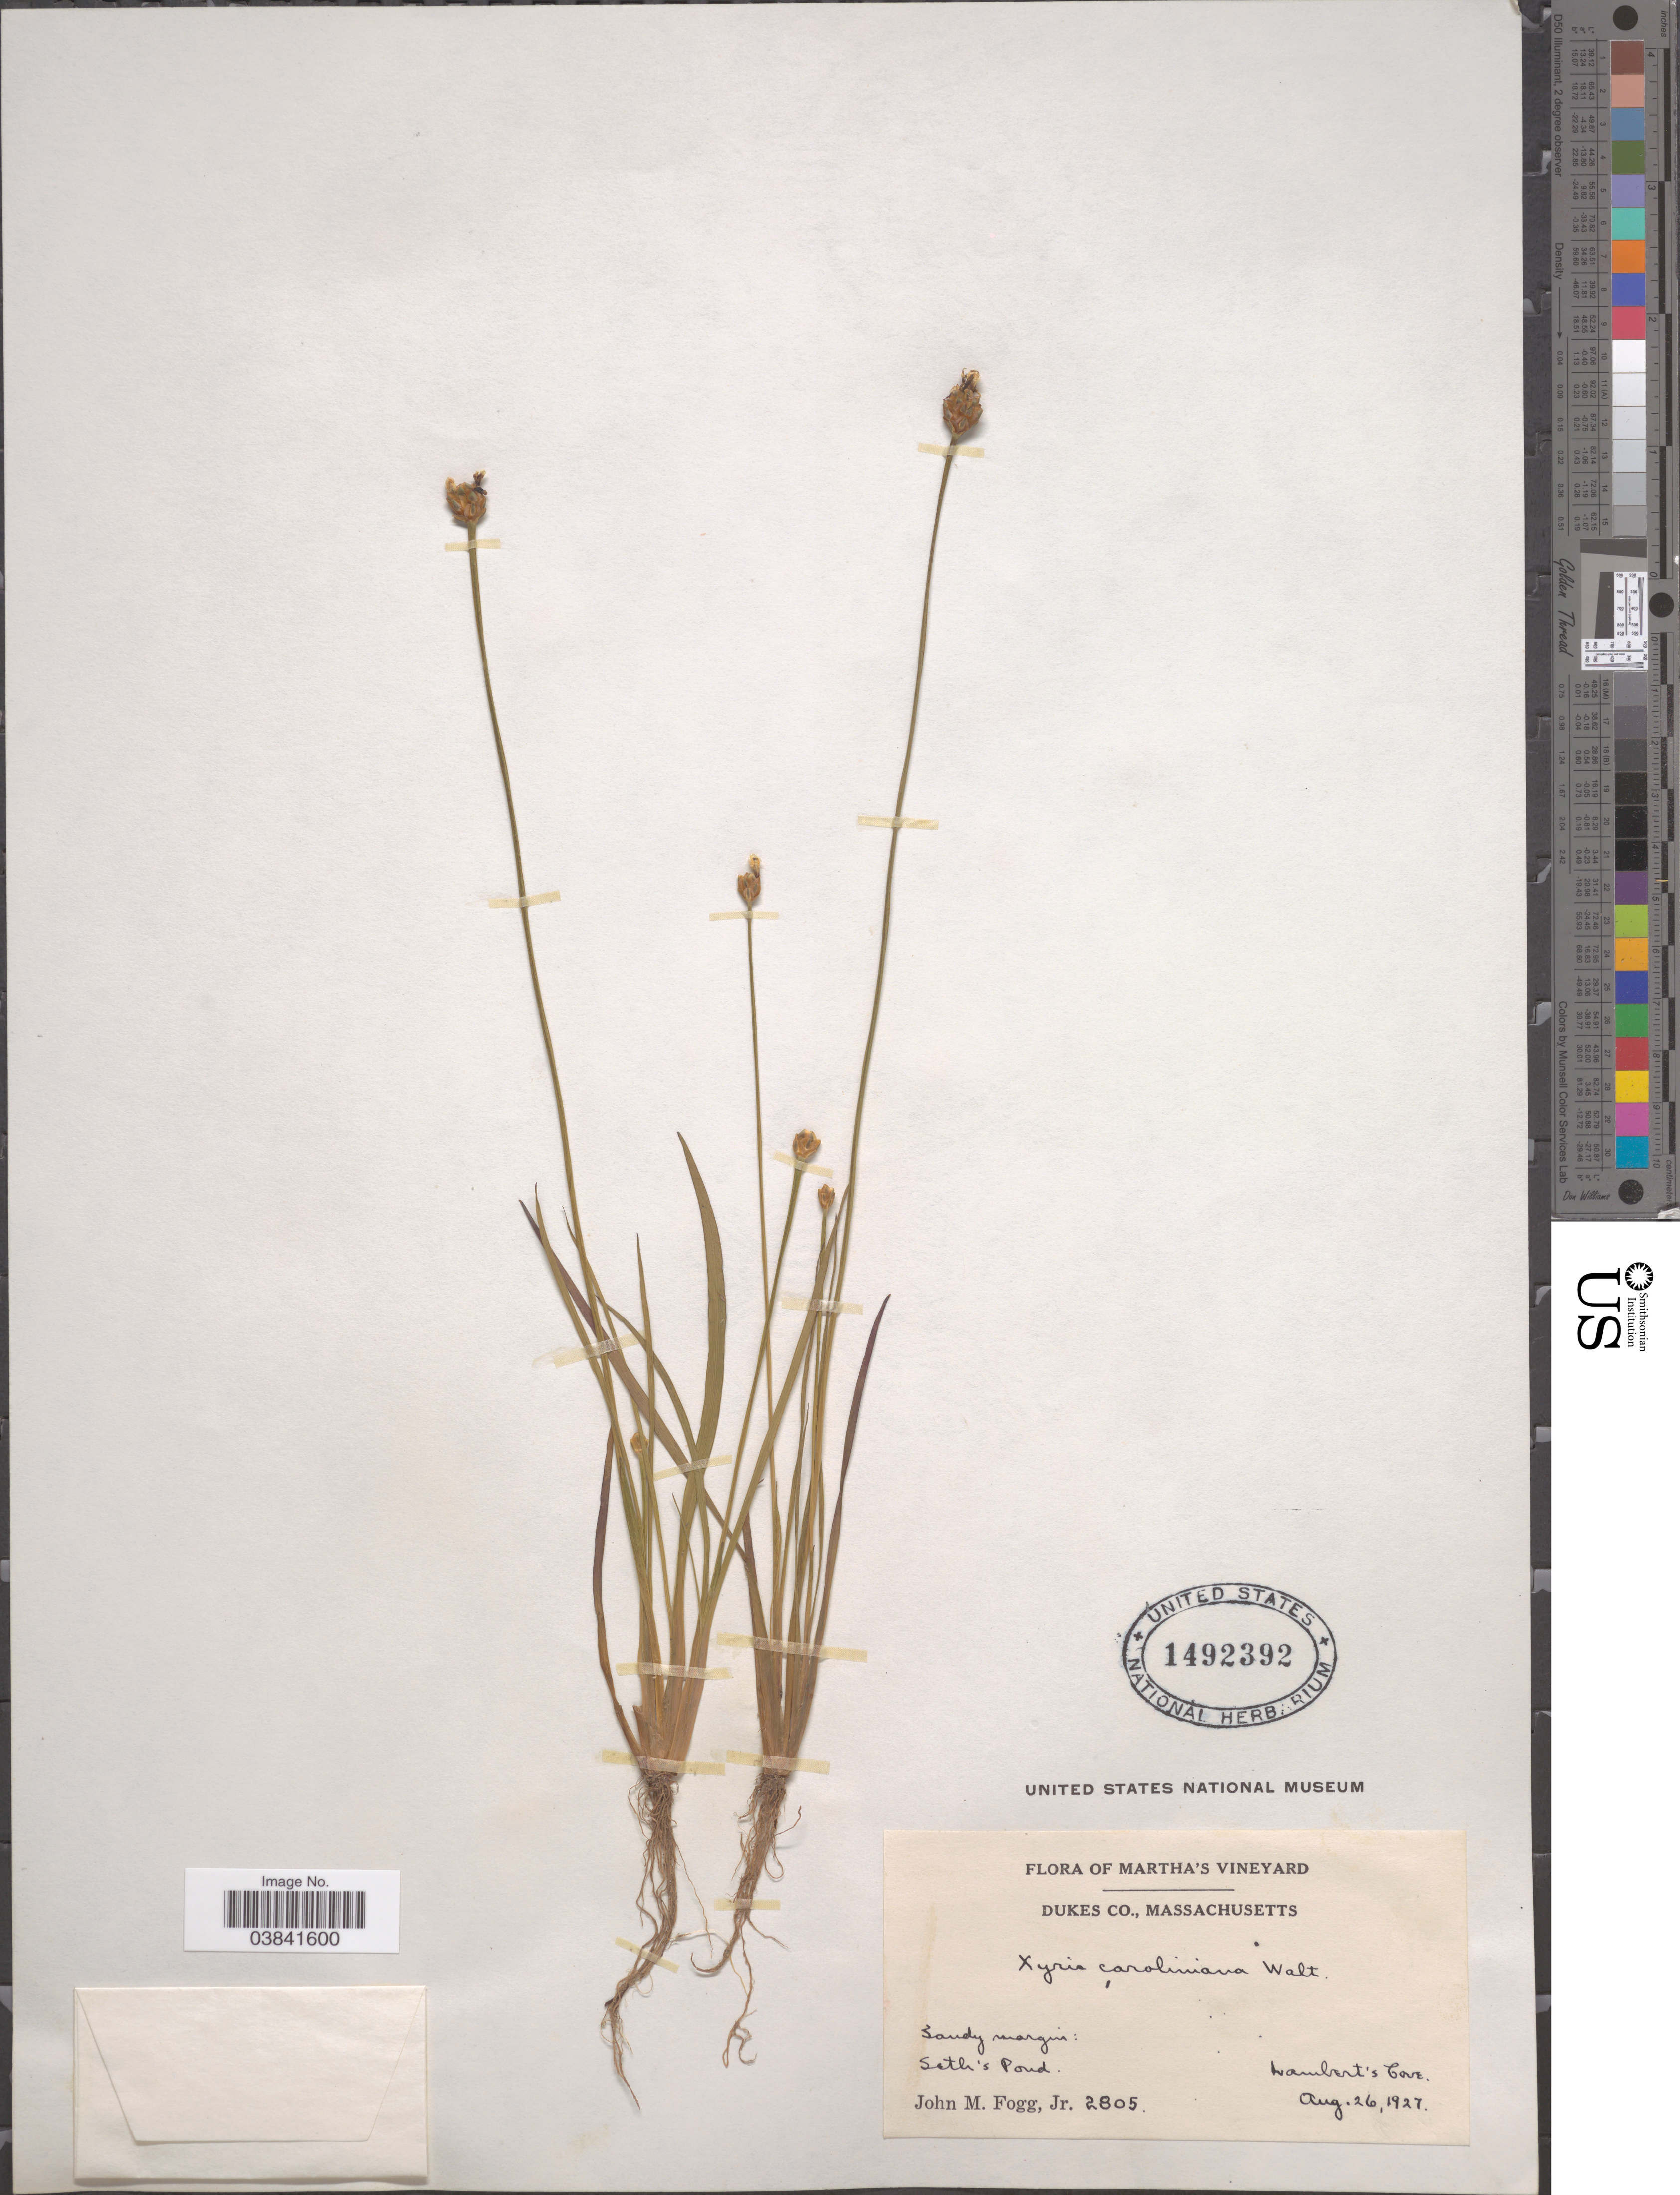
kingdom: Plantae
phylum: Tracheophyta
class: Liliopsida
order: Poales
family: Xyridaceae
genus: Xyris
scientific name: Xyris difformis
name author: Chapm.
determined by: Strong, Mark T., (BOT), Smithsonian Institution - National Museum of Natural History (UNITED STATES)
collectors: J. Fogg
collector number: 2805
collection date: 1927-08-26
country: United States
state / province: Massachusetts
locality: Martha's Vineyard. Dukes Co. Seth's Pond. Lambert's Cove.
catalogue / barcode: US 1492392